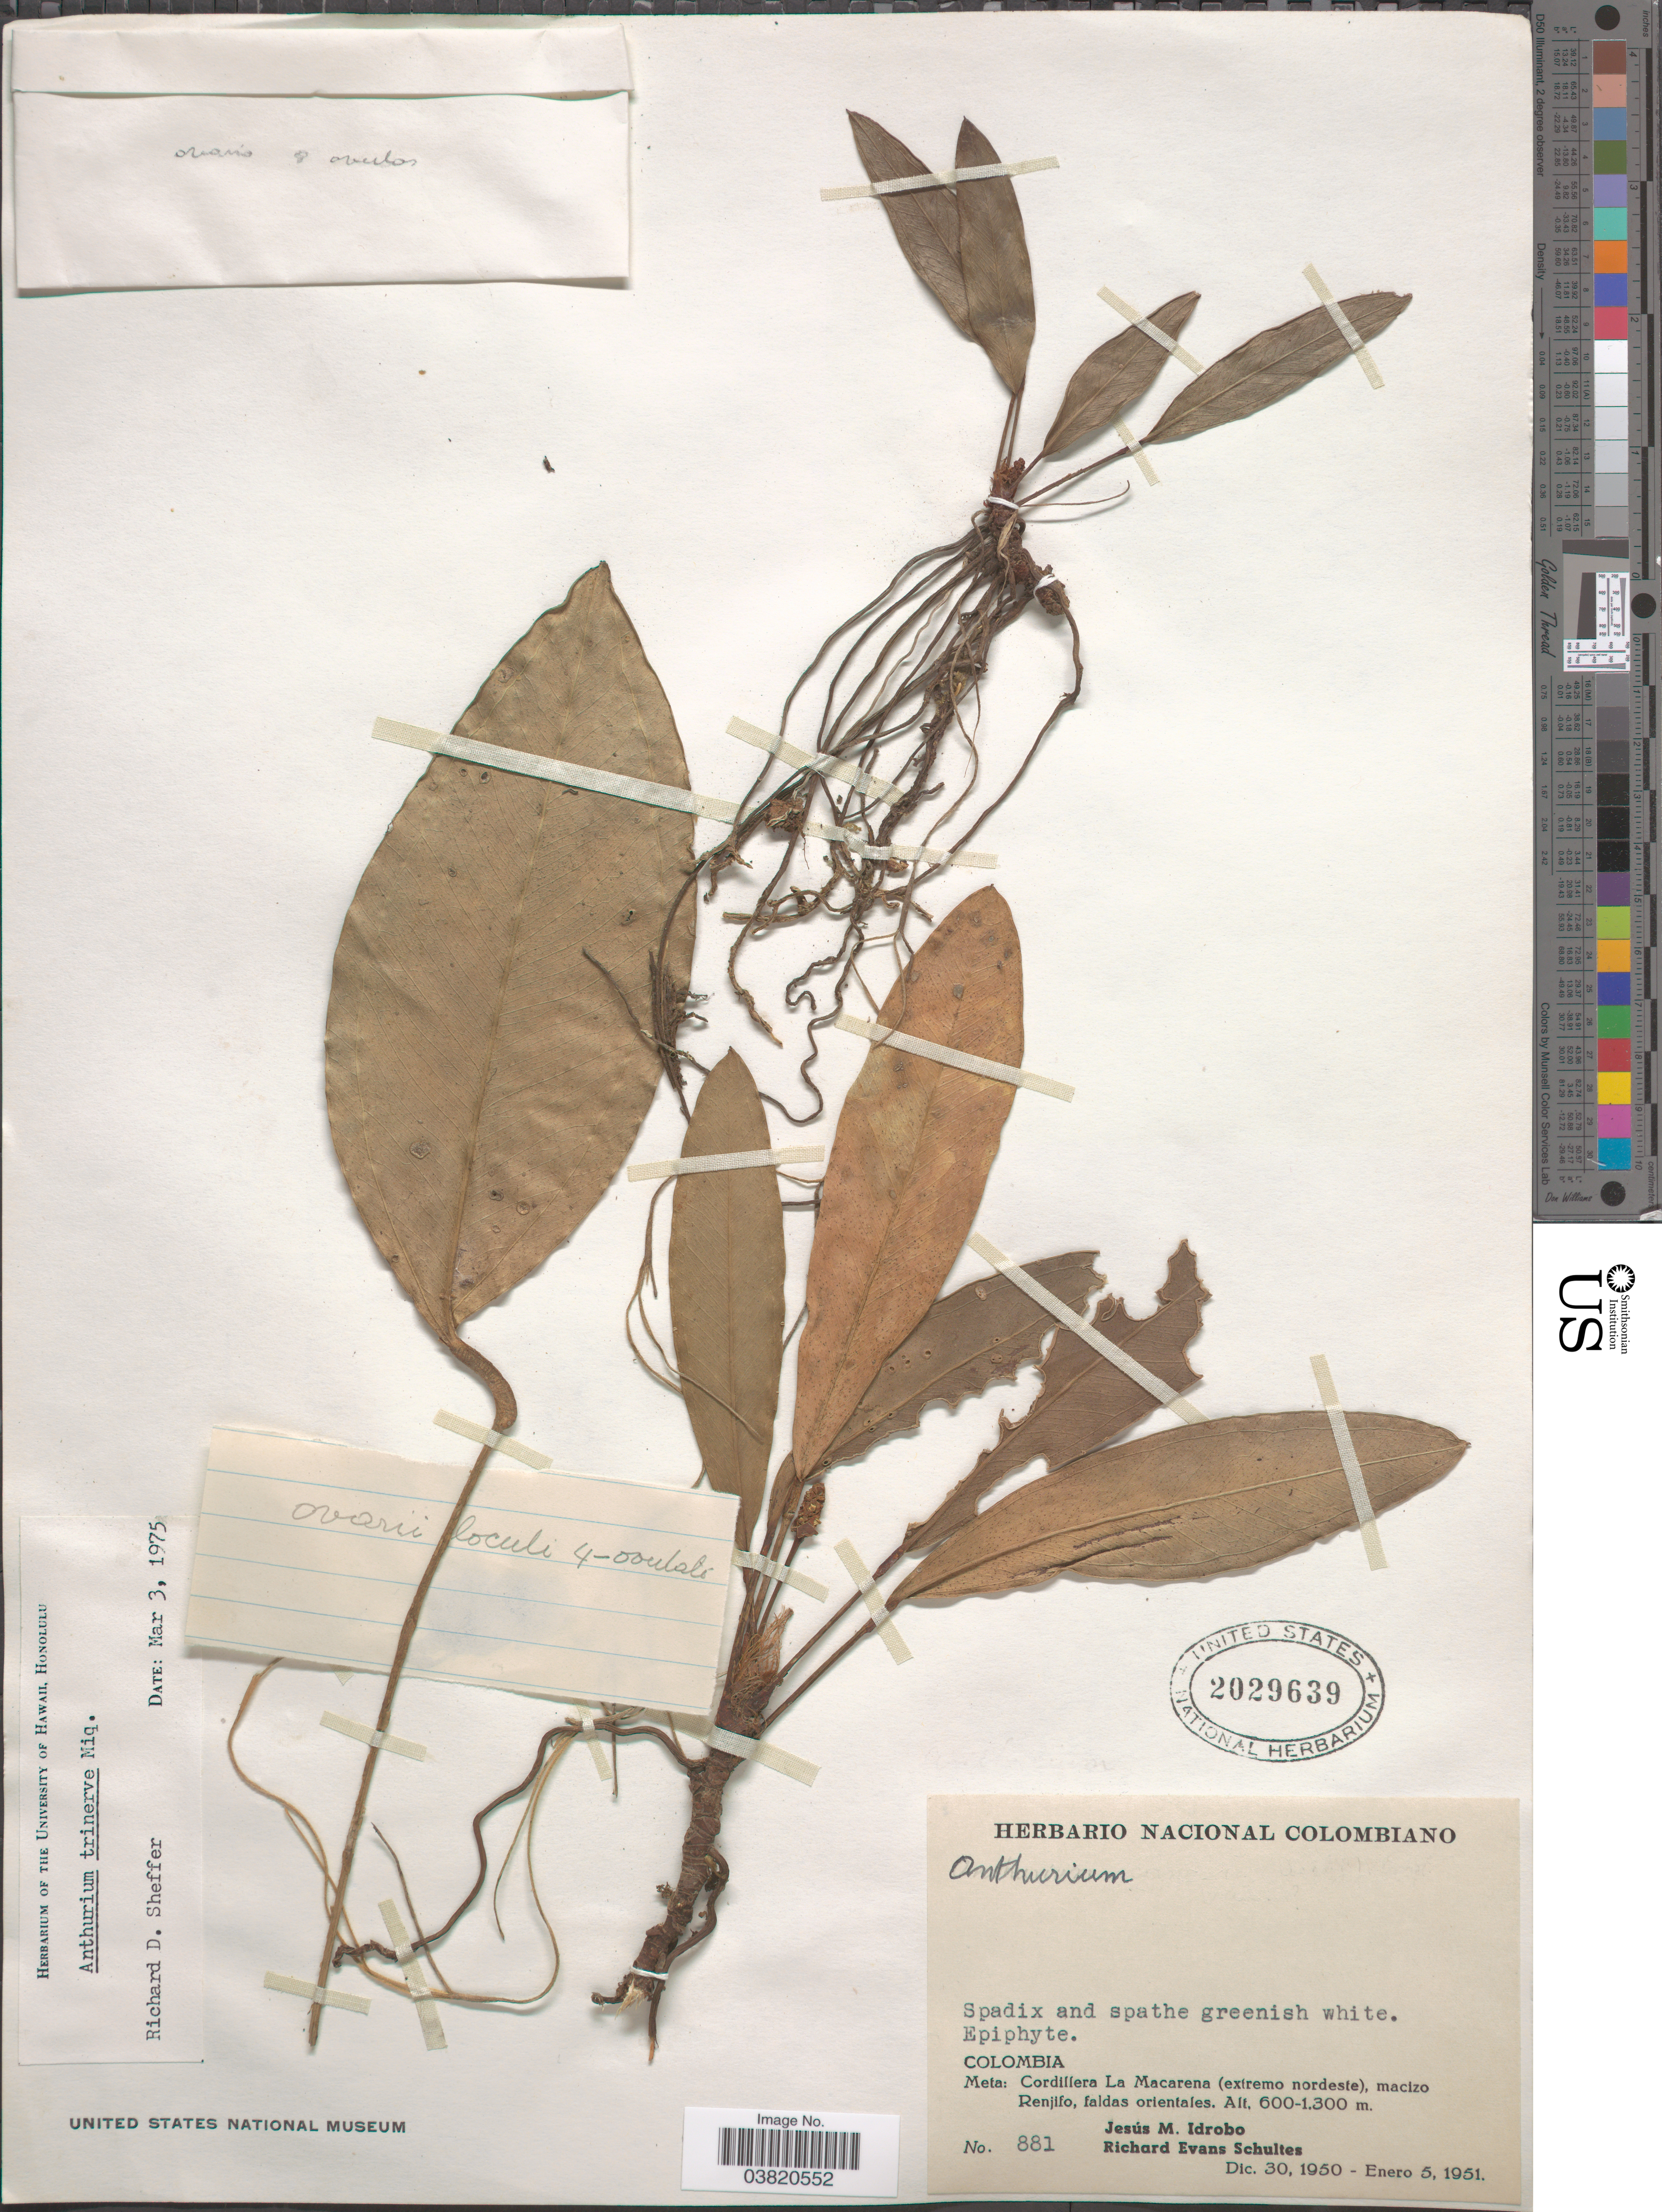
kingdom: Plantae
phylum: Tracheophyta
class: Liliopsida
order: Alismatales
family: Araceae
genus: Anthurium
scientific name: Anthurium trinerve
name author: Miq.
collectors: J. M. Idrobo & R. E. Schultes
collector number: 881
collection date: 1950-12-30/1951-01-05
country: Colombia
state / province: Meta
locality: Cordillera La Macarena (extremo nordeste), macizo Renjifo, faldas orientales.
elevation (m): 600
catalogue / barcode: US 2029639